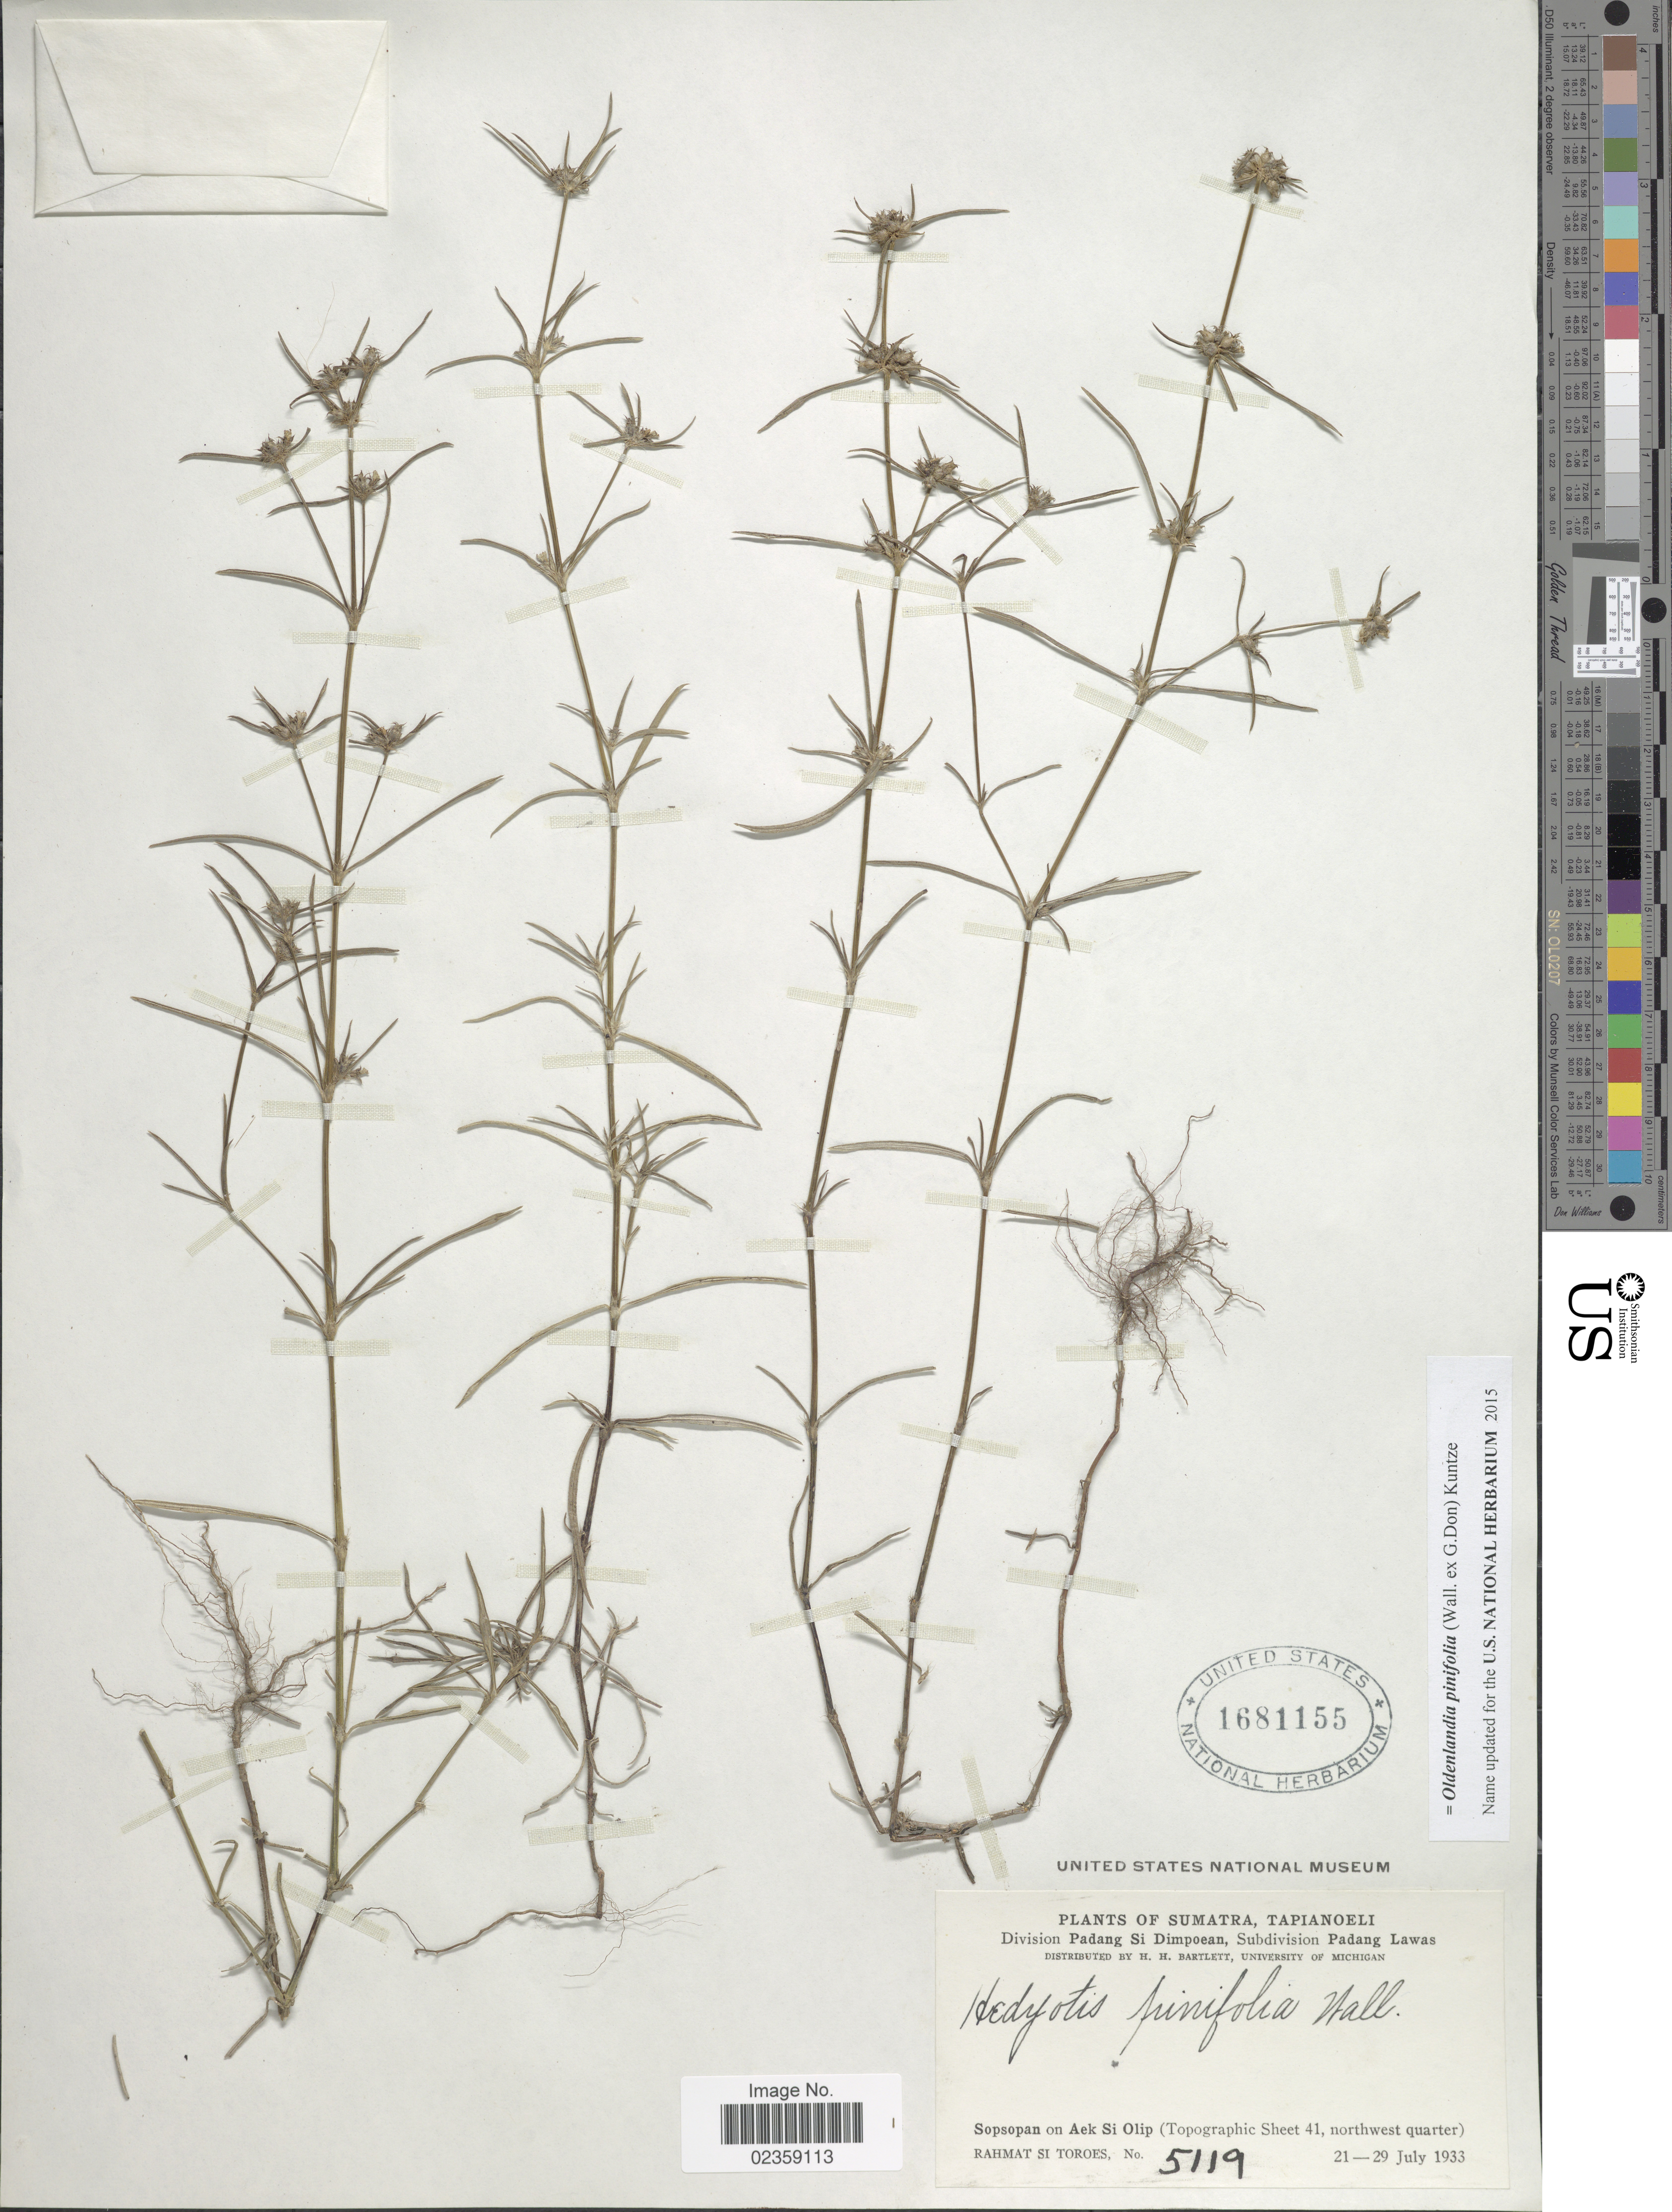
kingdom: Plantae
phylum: Tracheophyta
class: Magnoliopsida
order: Gentianales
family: Rubiaceae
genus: Oldenlandia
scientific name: Oldenlandia pinifolia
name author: (Wall. ex G. Don) Kuntze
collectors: Rahmat Si Boeea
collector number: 5119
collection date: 1933-07-21/1933-07-29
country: Indonesia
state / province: Sumatra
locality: Sumatra, Tapianoeli. Division Padang Si Dimpoean, Subdivision Padang Lawas. Sopsopan on Aek Si Olip (Topographic Sheet 41, northwest quarter)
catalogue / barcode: US 1681155